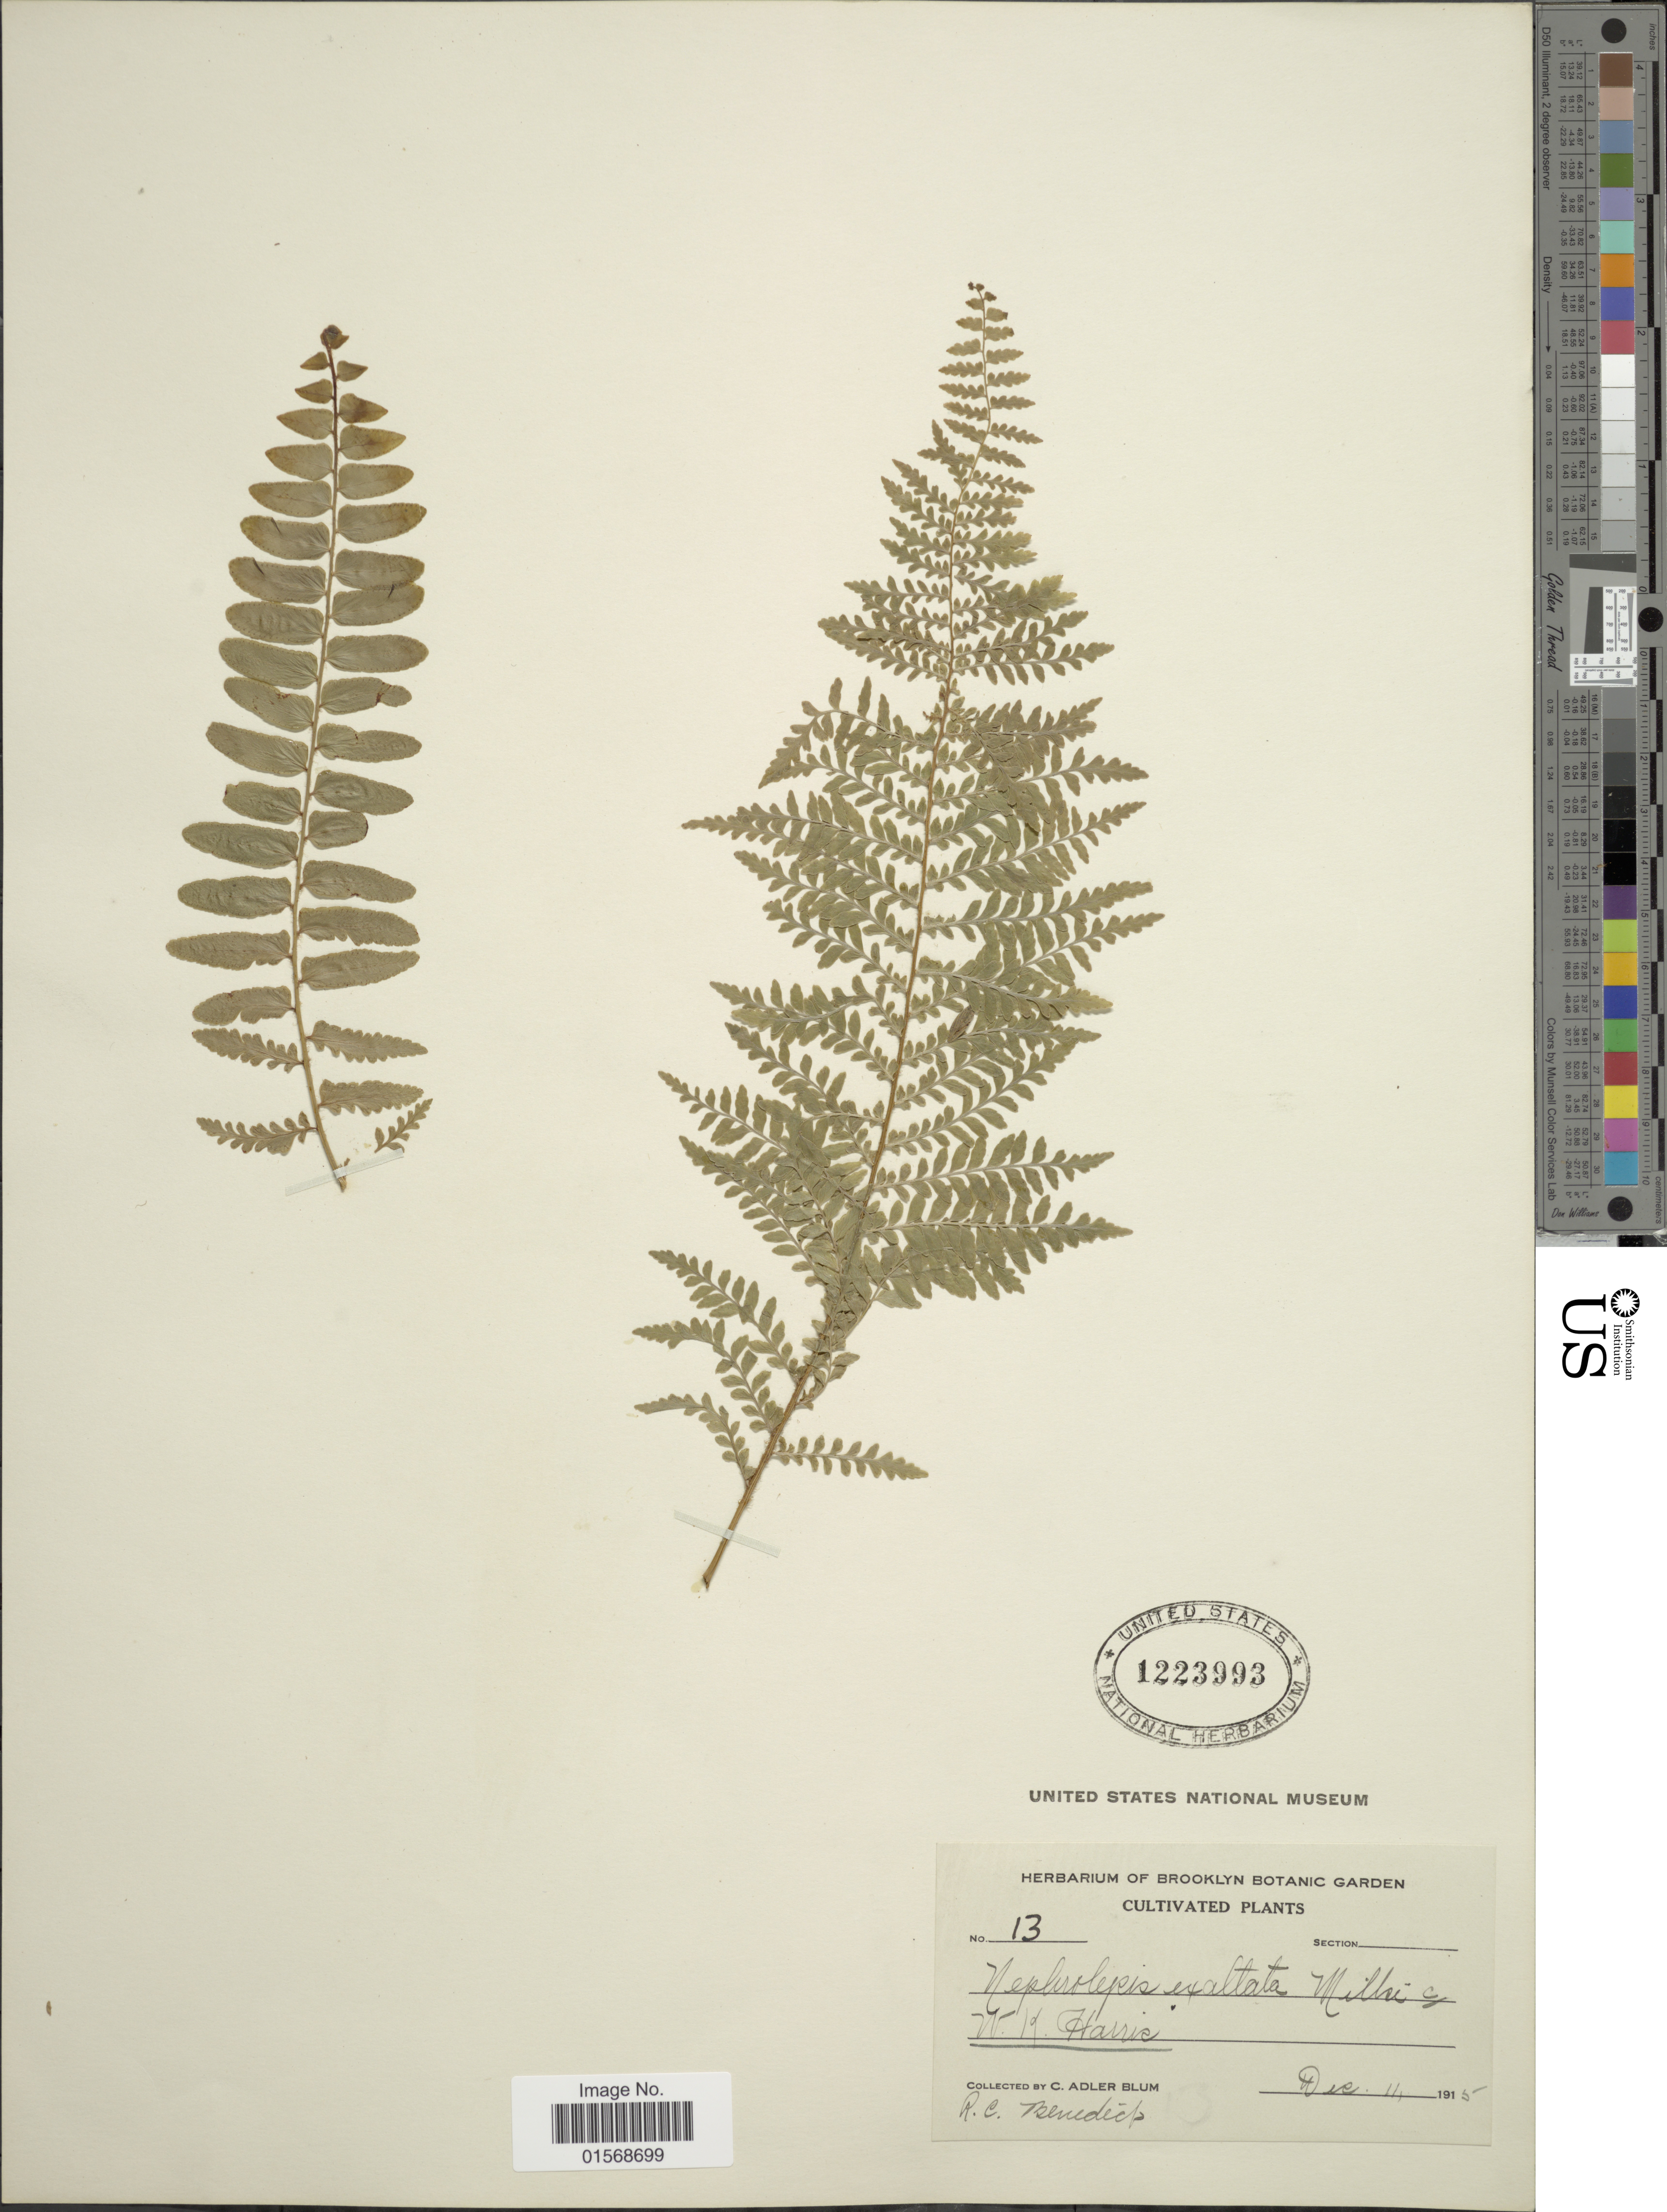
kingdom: Plantae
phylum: Tracheophyta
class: Polypodiopsida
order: Polypodiales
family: Nephrolepidaceae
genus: Nephrolepis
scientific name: Nephrolepis 'Mills'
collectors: C. Blum & R. C. Benedict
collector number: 13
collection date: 1915-12-14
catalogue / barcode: US 1223993